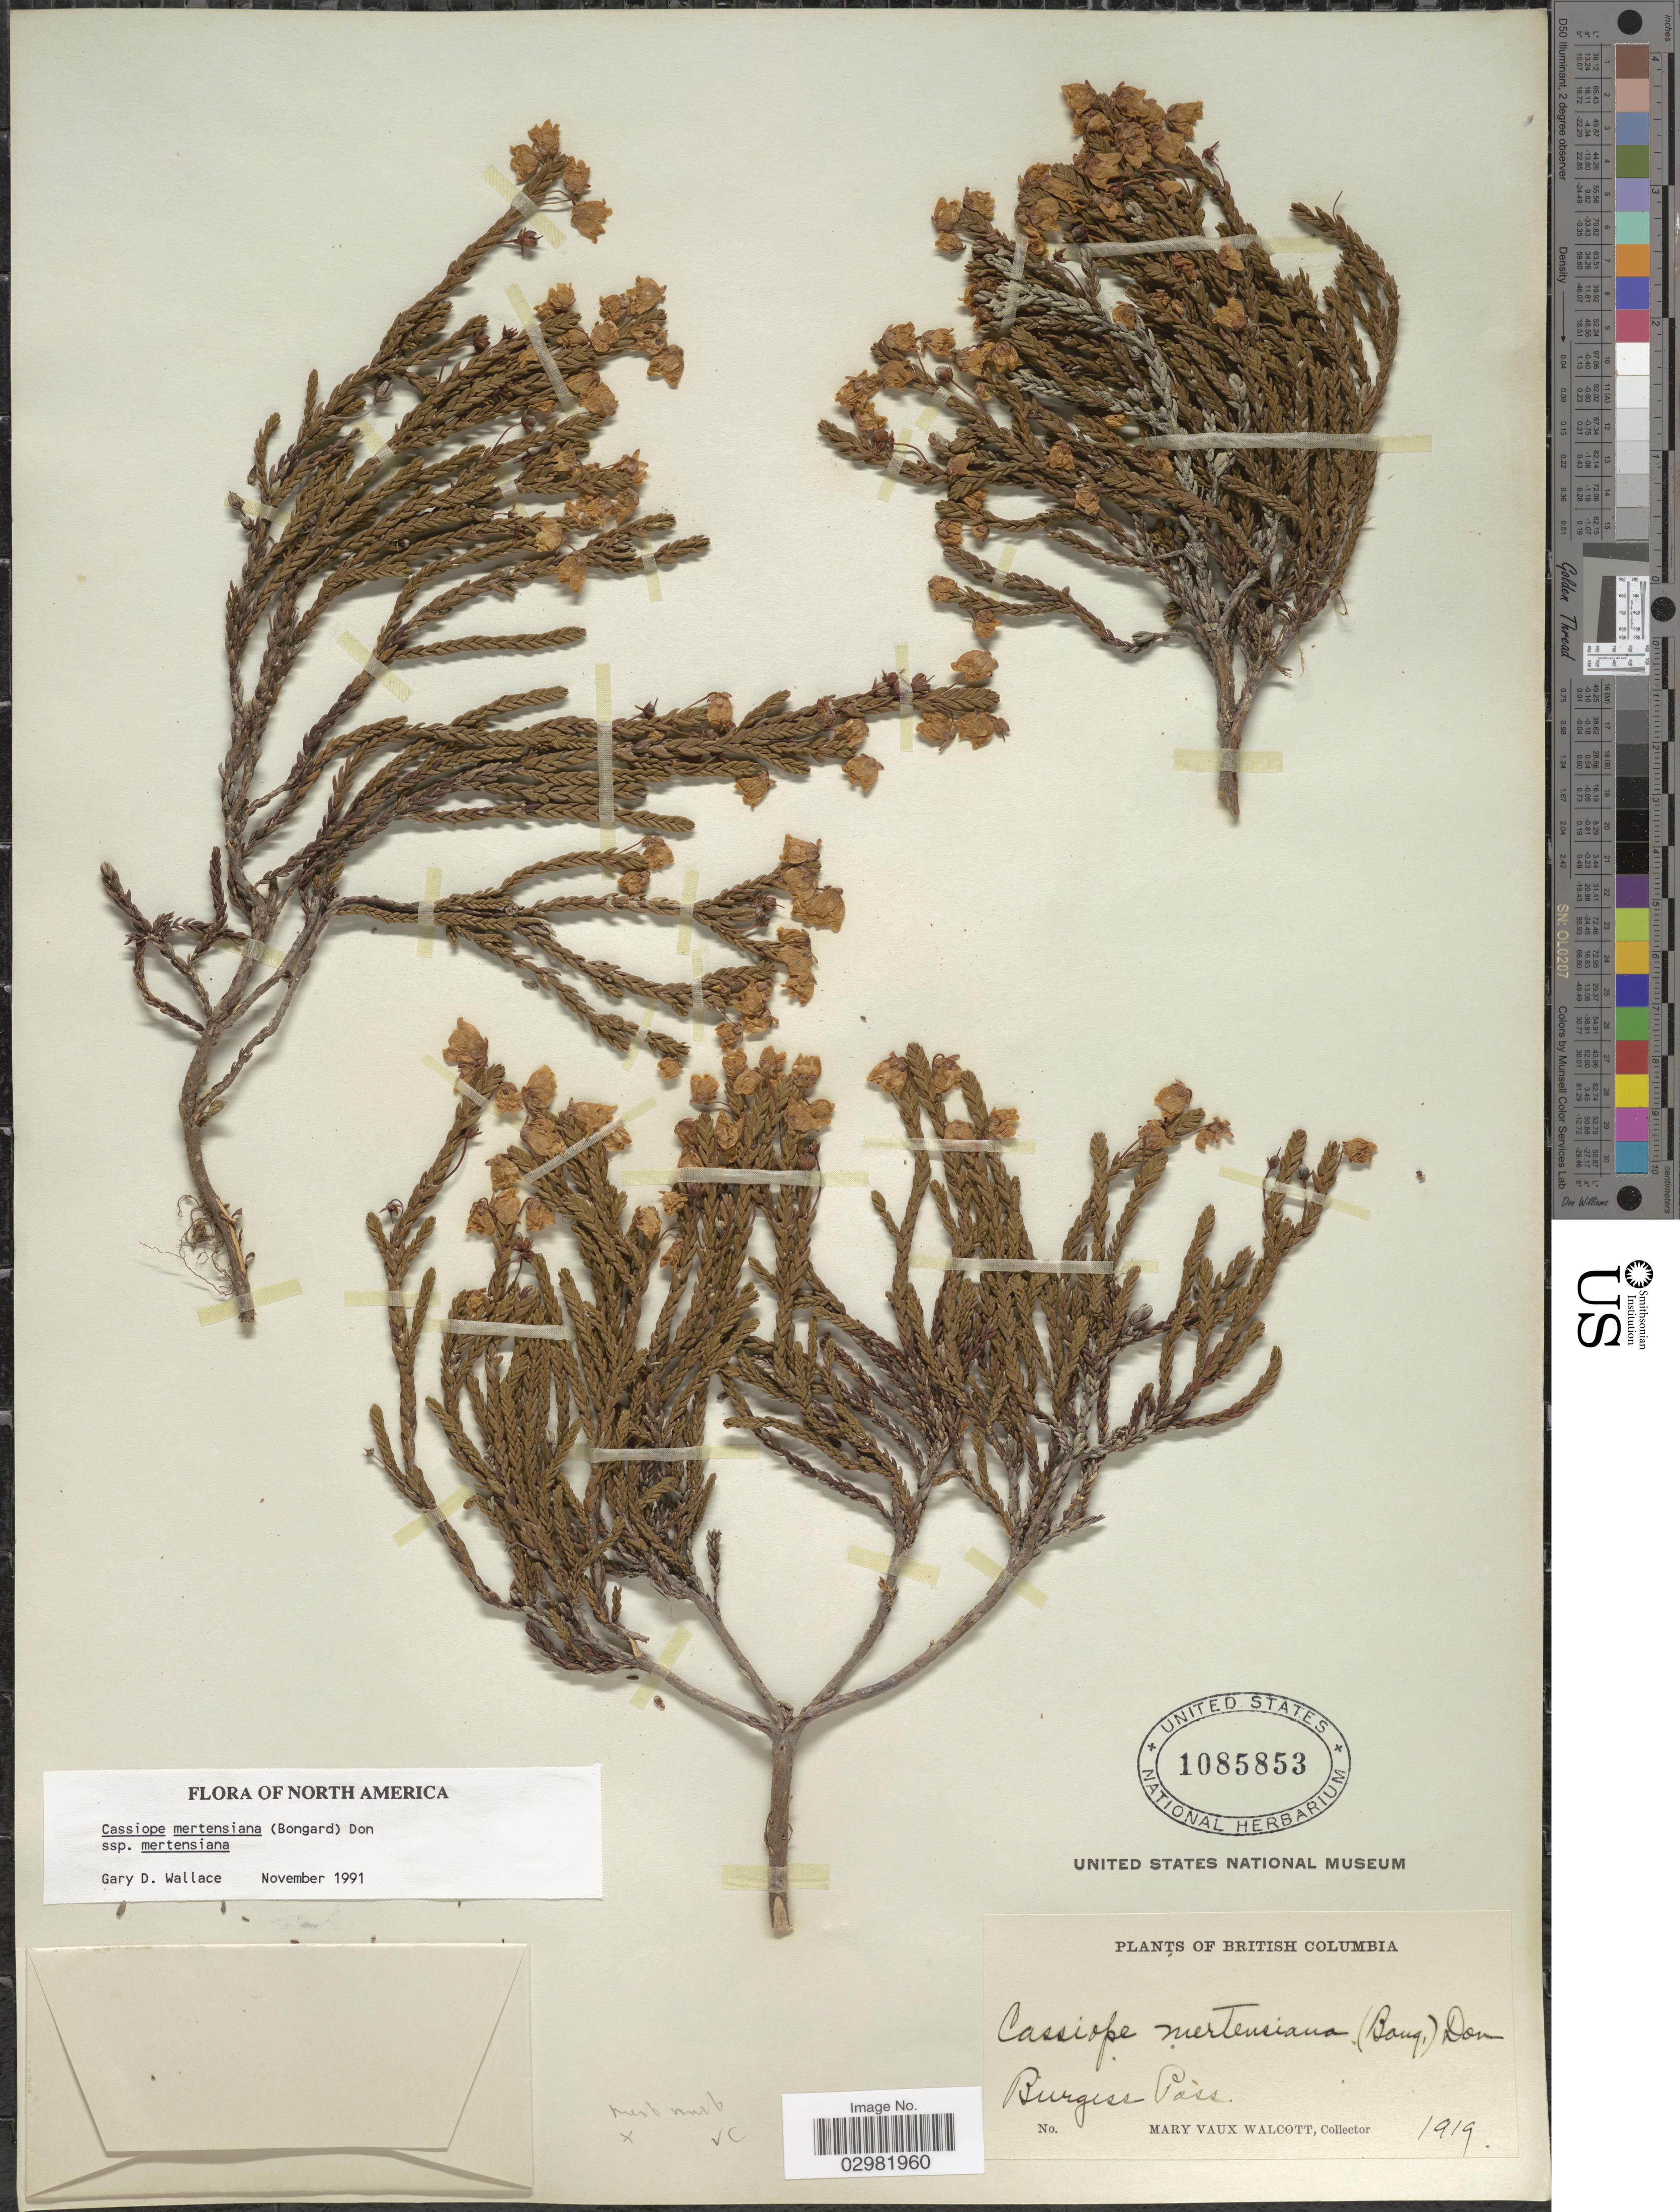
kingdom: Plantae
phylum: Tracheophyta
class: Magnoliopsida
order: Ericales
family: Ericaceae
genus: Cassiope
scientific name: Cassiope mertensiana subsp. mertensiana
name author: (Bong.) G. Don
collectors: M. Walcott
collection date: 1919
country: Canada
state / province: British Columbia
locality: Burgess Pass.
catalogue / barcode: US 1085853